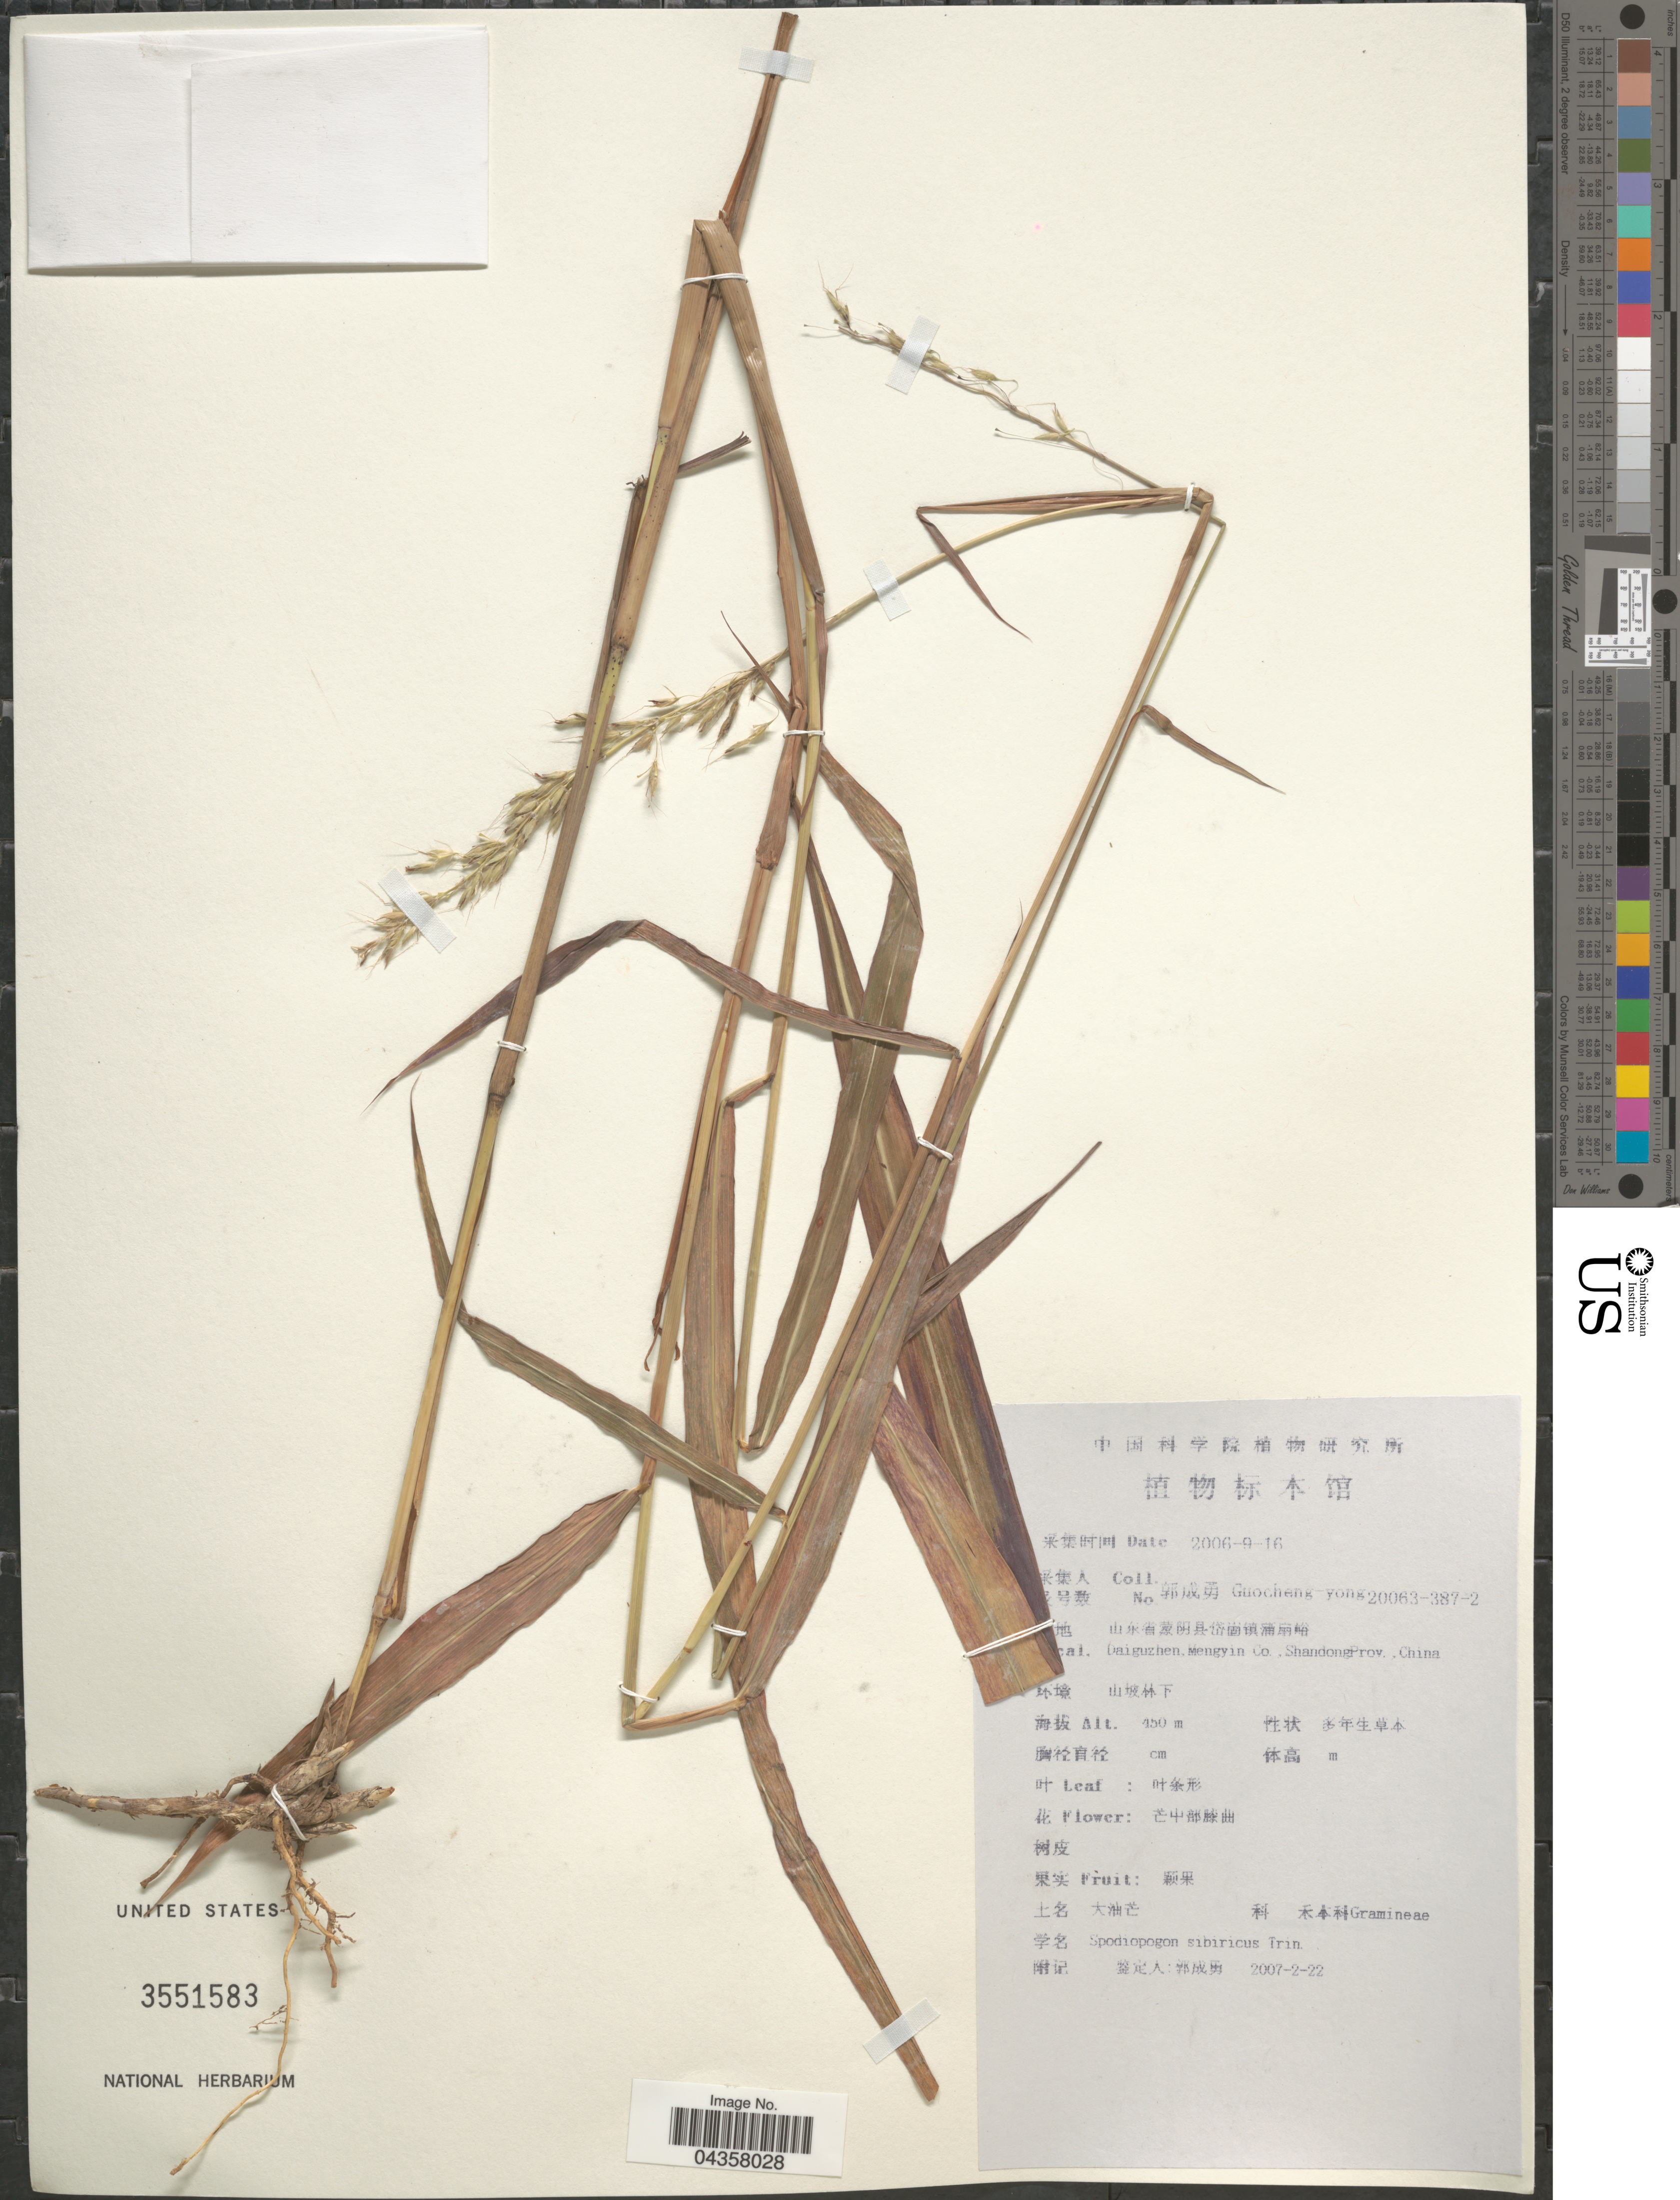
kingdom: Plantae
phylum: Tracheophyta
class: Liliopsida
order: Poales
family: Poaceae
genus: Spodiopogon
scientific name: Spodiopogon sibiricus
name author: Trin.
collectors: Guo cheng-yong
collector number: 20063-387-2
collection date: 2006-09-16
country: China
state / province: Shandong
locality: Daiguzhen, Mengyin Co.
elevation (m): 450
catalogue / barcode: US 3551583